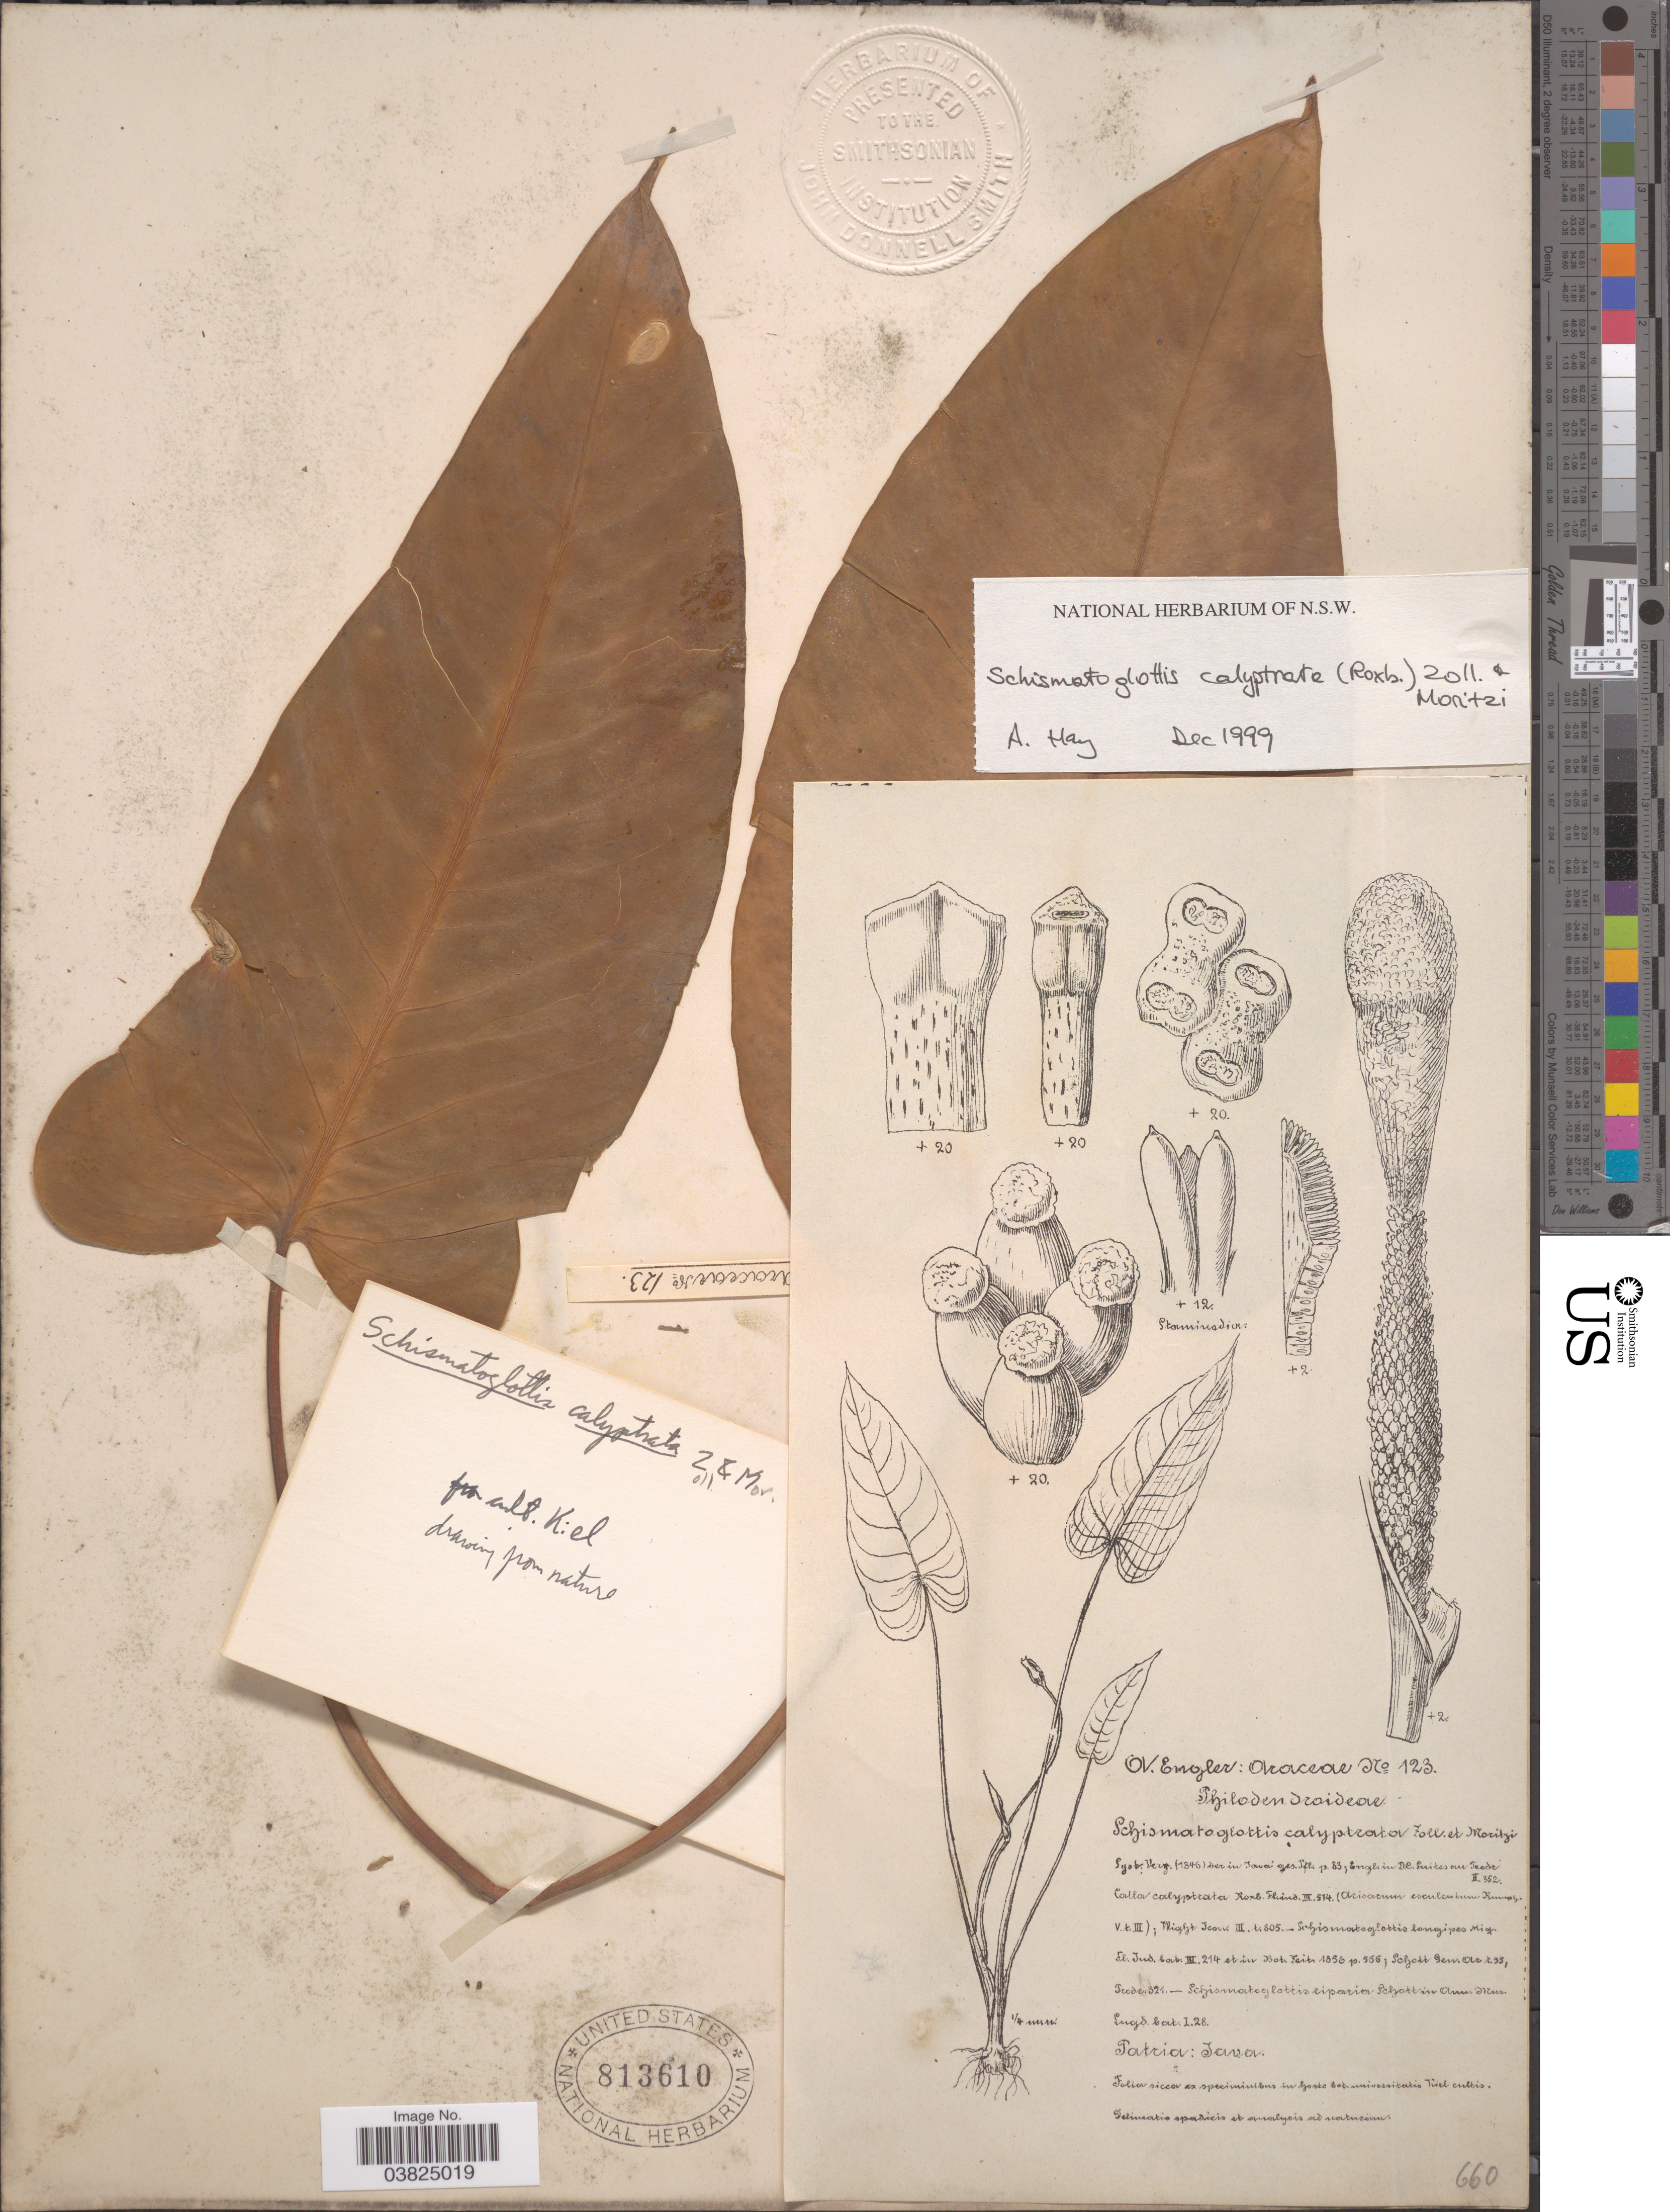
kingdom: Plantae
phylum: Tracheophyta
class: Liliopsida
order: Alismatales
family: Araceae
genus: Schismatoglottis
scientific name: Schismatoglottis calyptrata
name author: Zoll. & Moritzi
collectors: A. Engler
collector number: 123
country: Indonesia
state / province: Java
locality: Patria: Java. Folio sicca ex speciminibus in horto bot. universitatis Incl cultis. Delimsatis [interpreted] spadicis at [interpreted] analysis ad naturomus [interpreted]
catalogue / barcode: US 813610